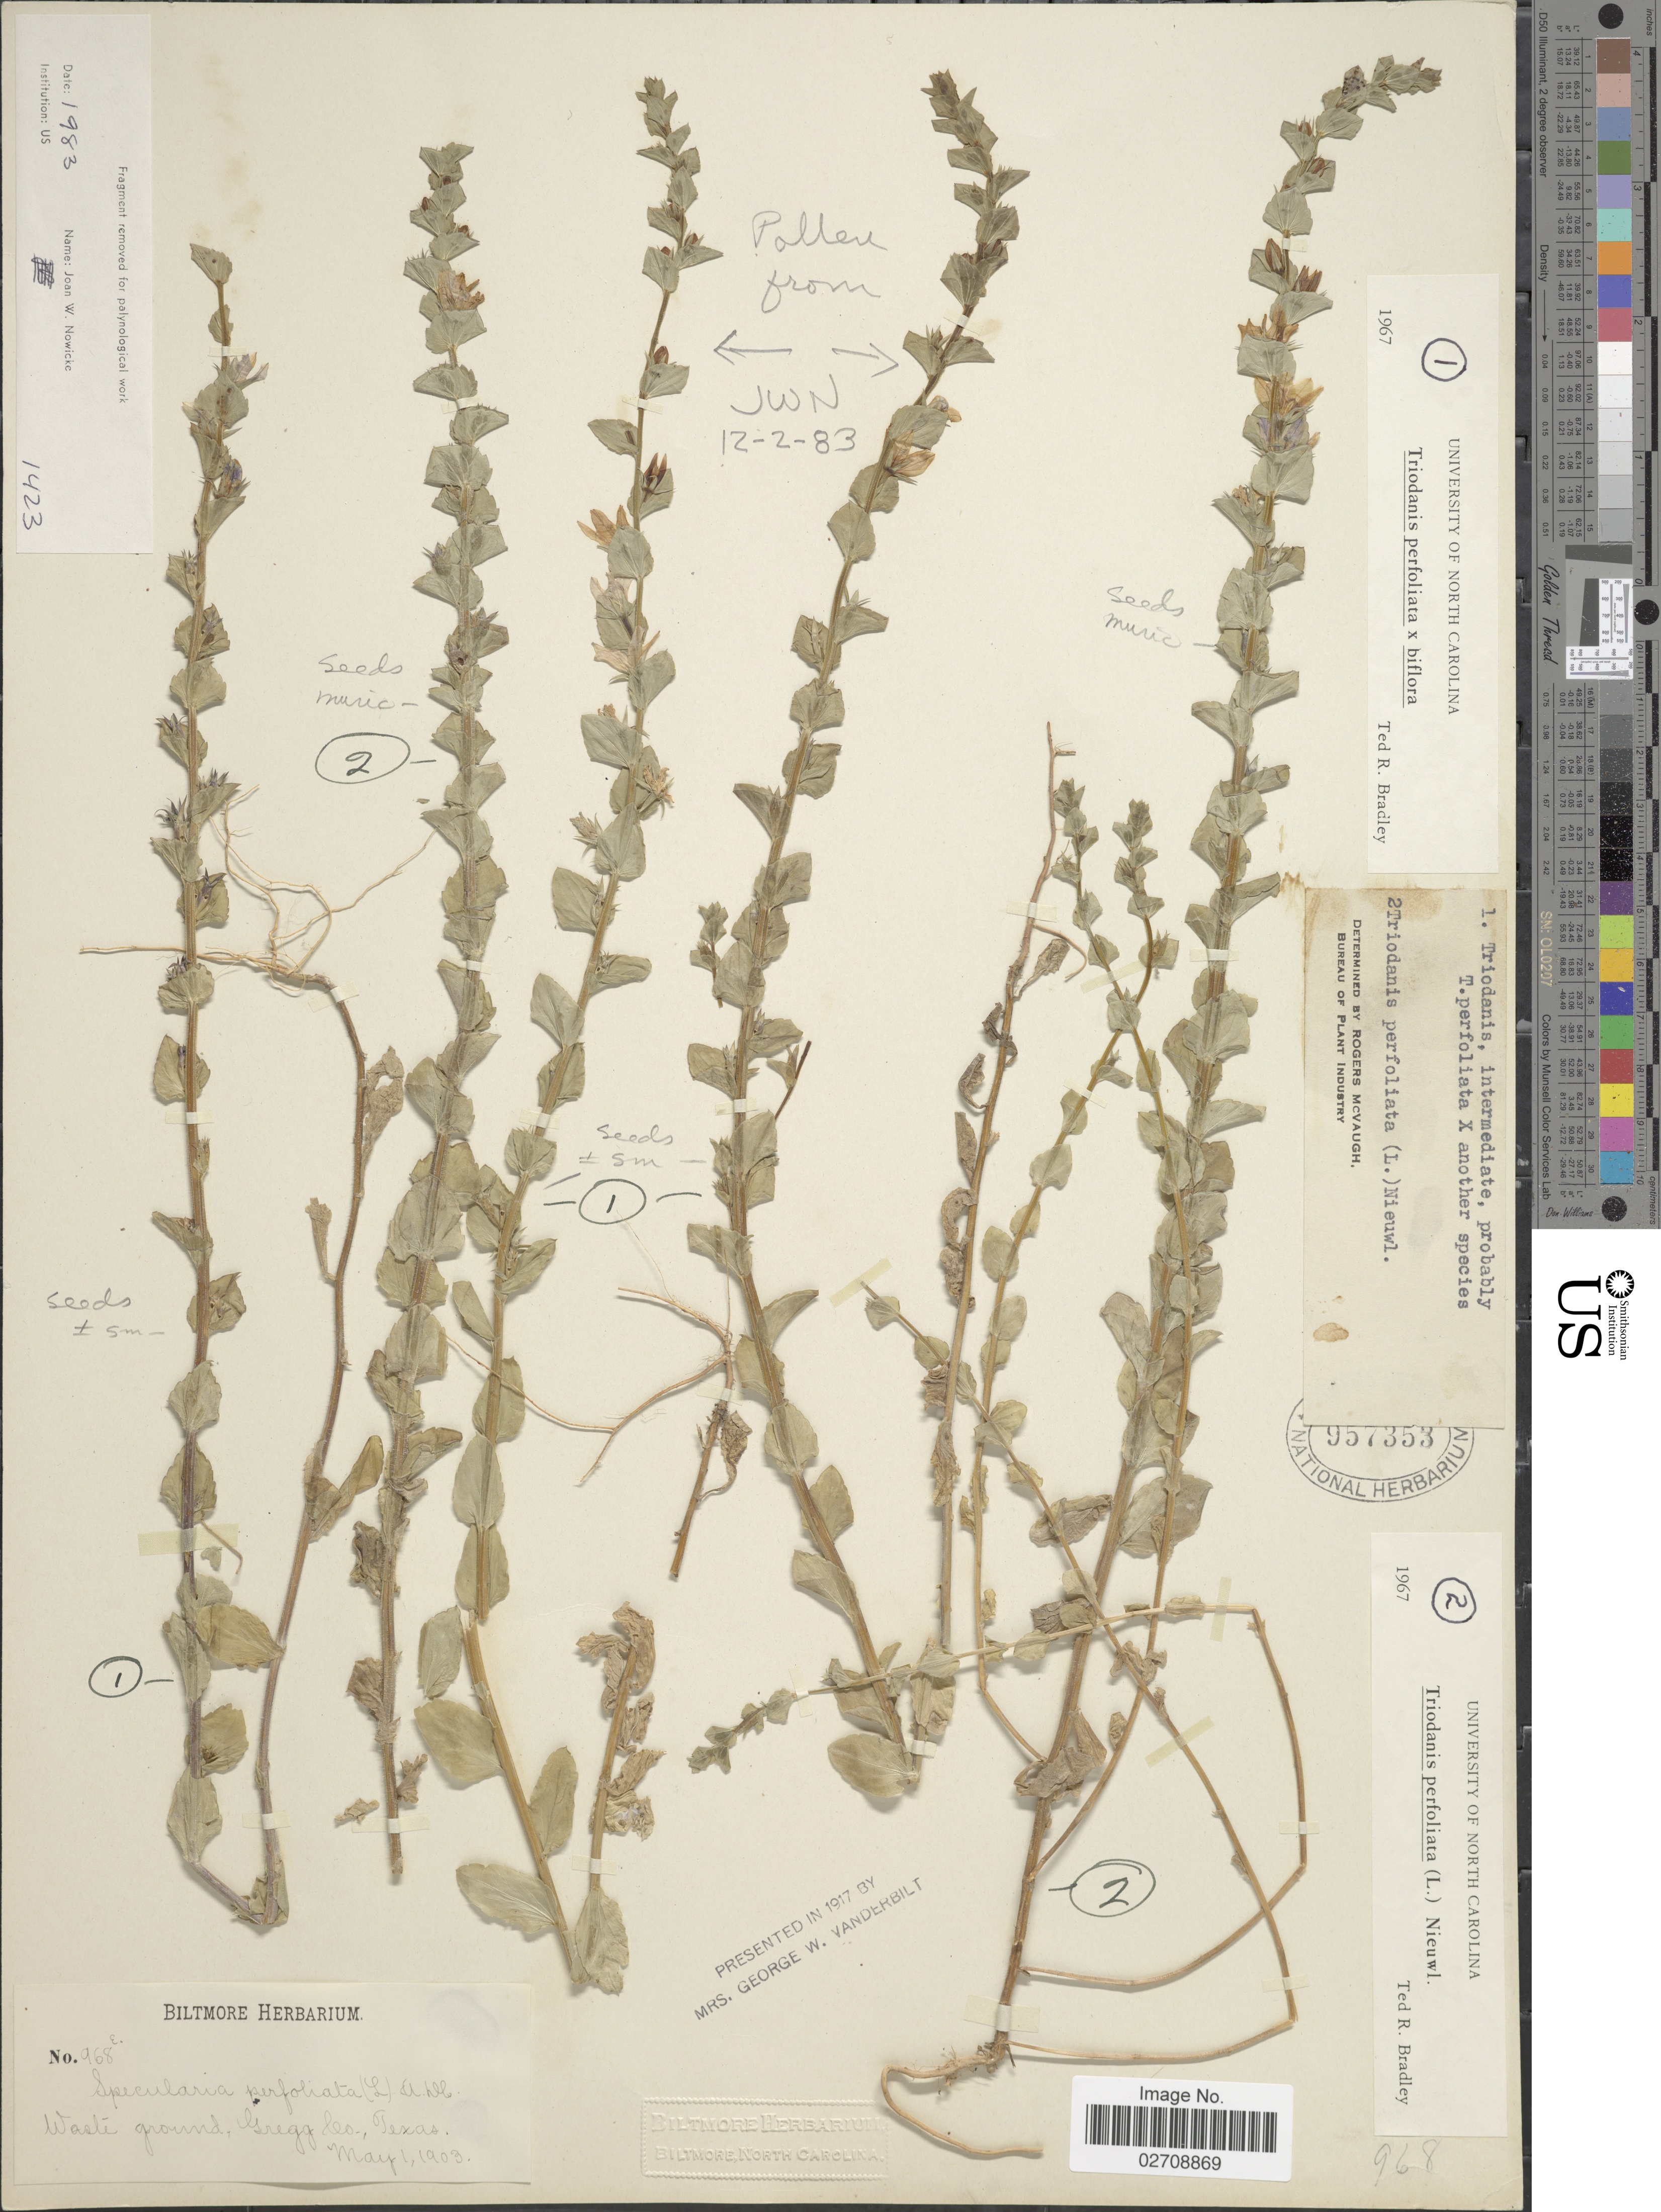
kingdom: Plantae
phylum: Tracheophyta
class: Magnoliopsida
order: Asterales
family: Campanulaceae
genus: Triodanis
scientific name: Triodanis perfoliata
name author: (L.) Nieuwl.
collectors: ex herb. Biltmore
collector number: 968E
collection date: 1903-05-01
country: United States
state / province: Texas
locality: Waste ground, Gregg Co., Texas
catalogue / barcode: US 957353